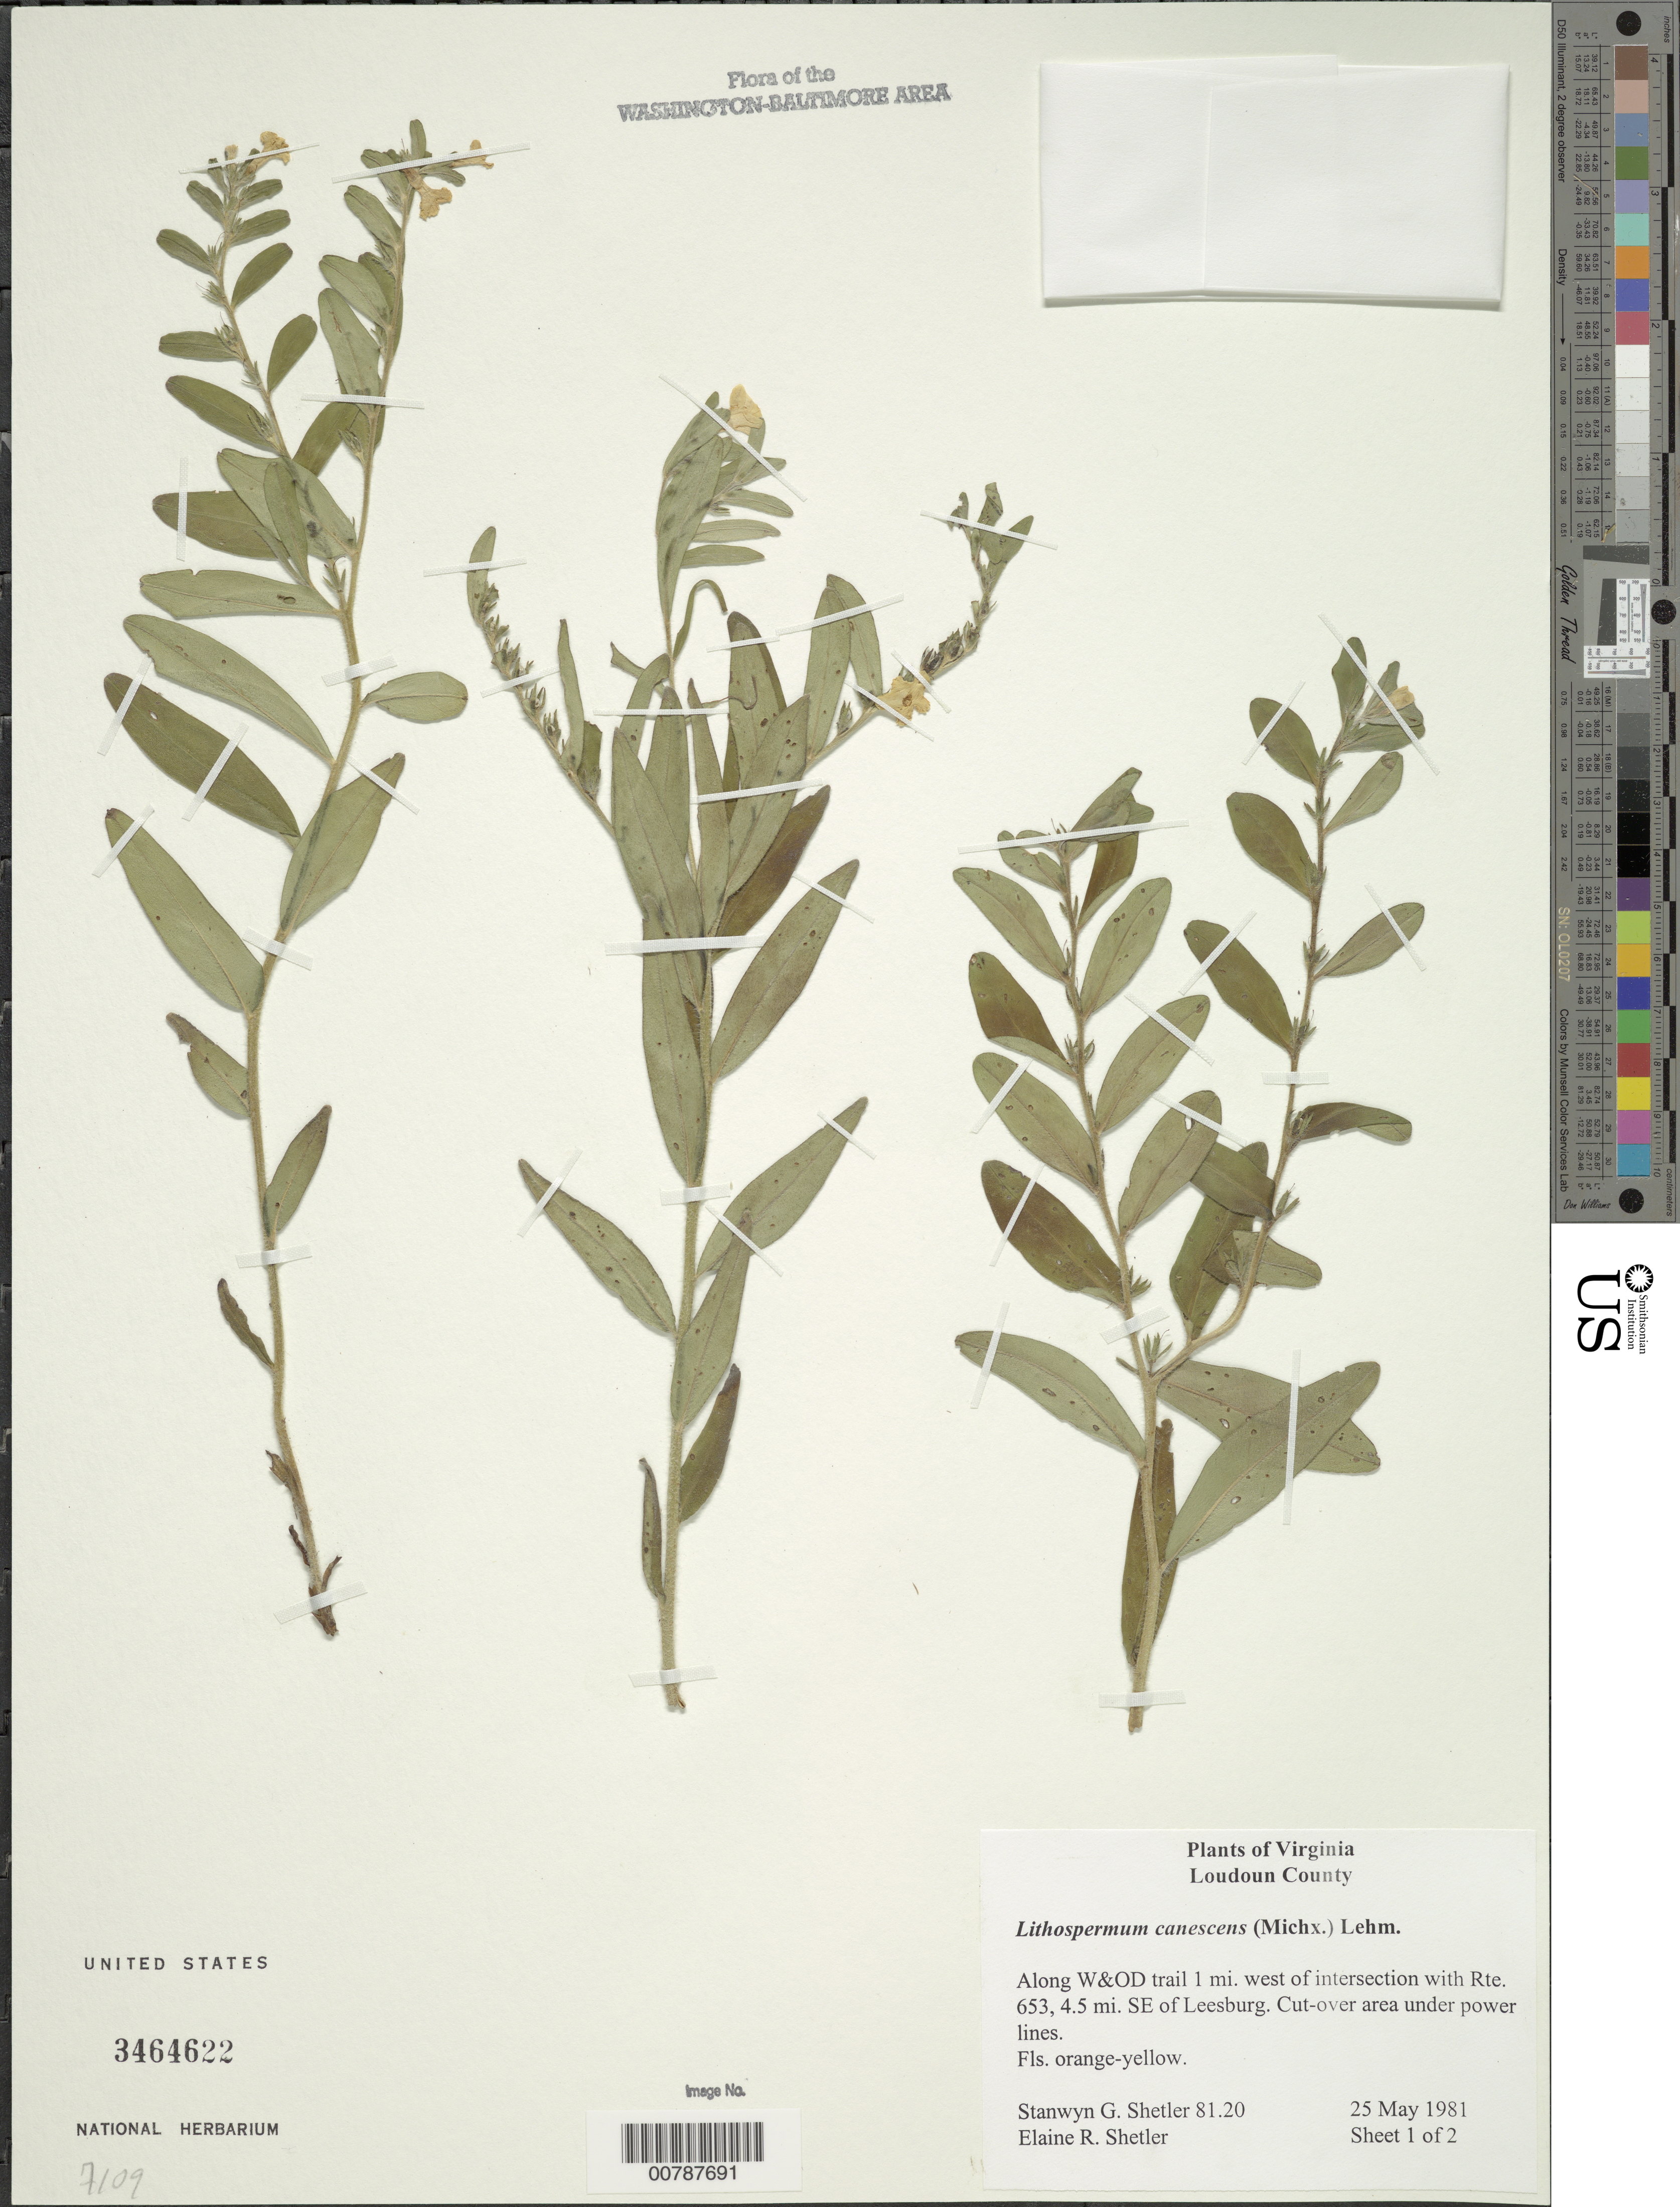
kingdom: Plantae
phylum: Tracheophyta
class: Magnoliopsida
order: Boraginales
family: Boraginaceae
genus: Lithospermum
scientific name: Lithospermum canescens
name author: (Michx.) Lehm.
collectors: S. Shetler & E. R. Shetler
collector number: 81.20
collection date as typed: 25 May 1981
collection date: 1981-05-25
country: United States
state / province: Virginia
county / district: Loudoun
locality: Along W&OD trail 1 mi. W of intersection with Rte. 653, 4.5 mi. SE of Leesburg.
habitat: Cut-over area under power lines.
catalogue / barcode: US 3464622